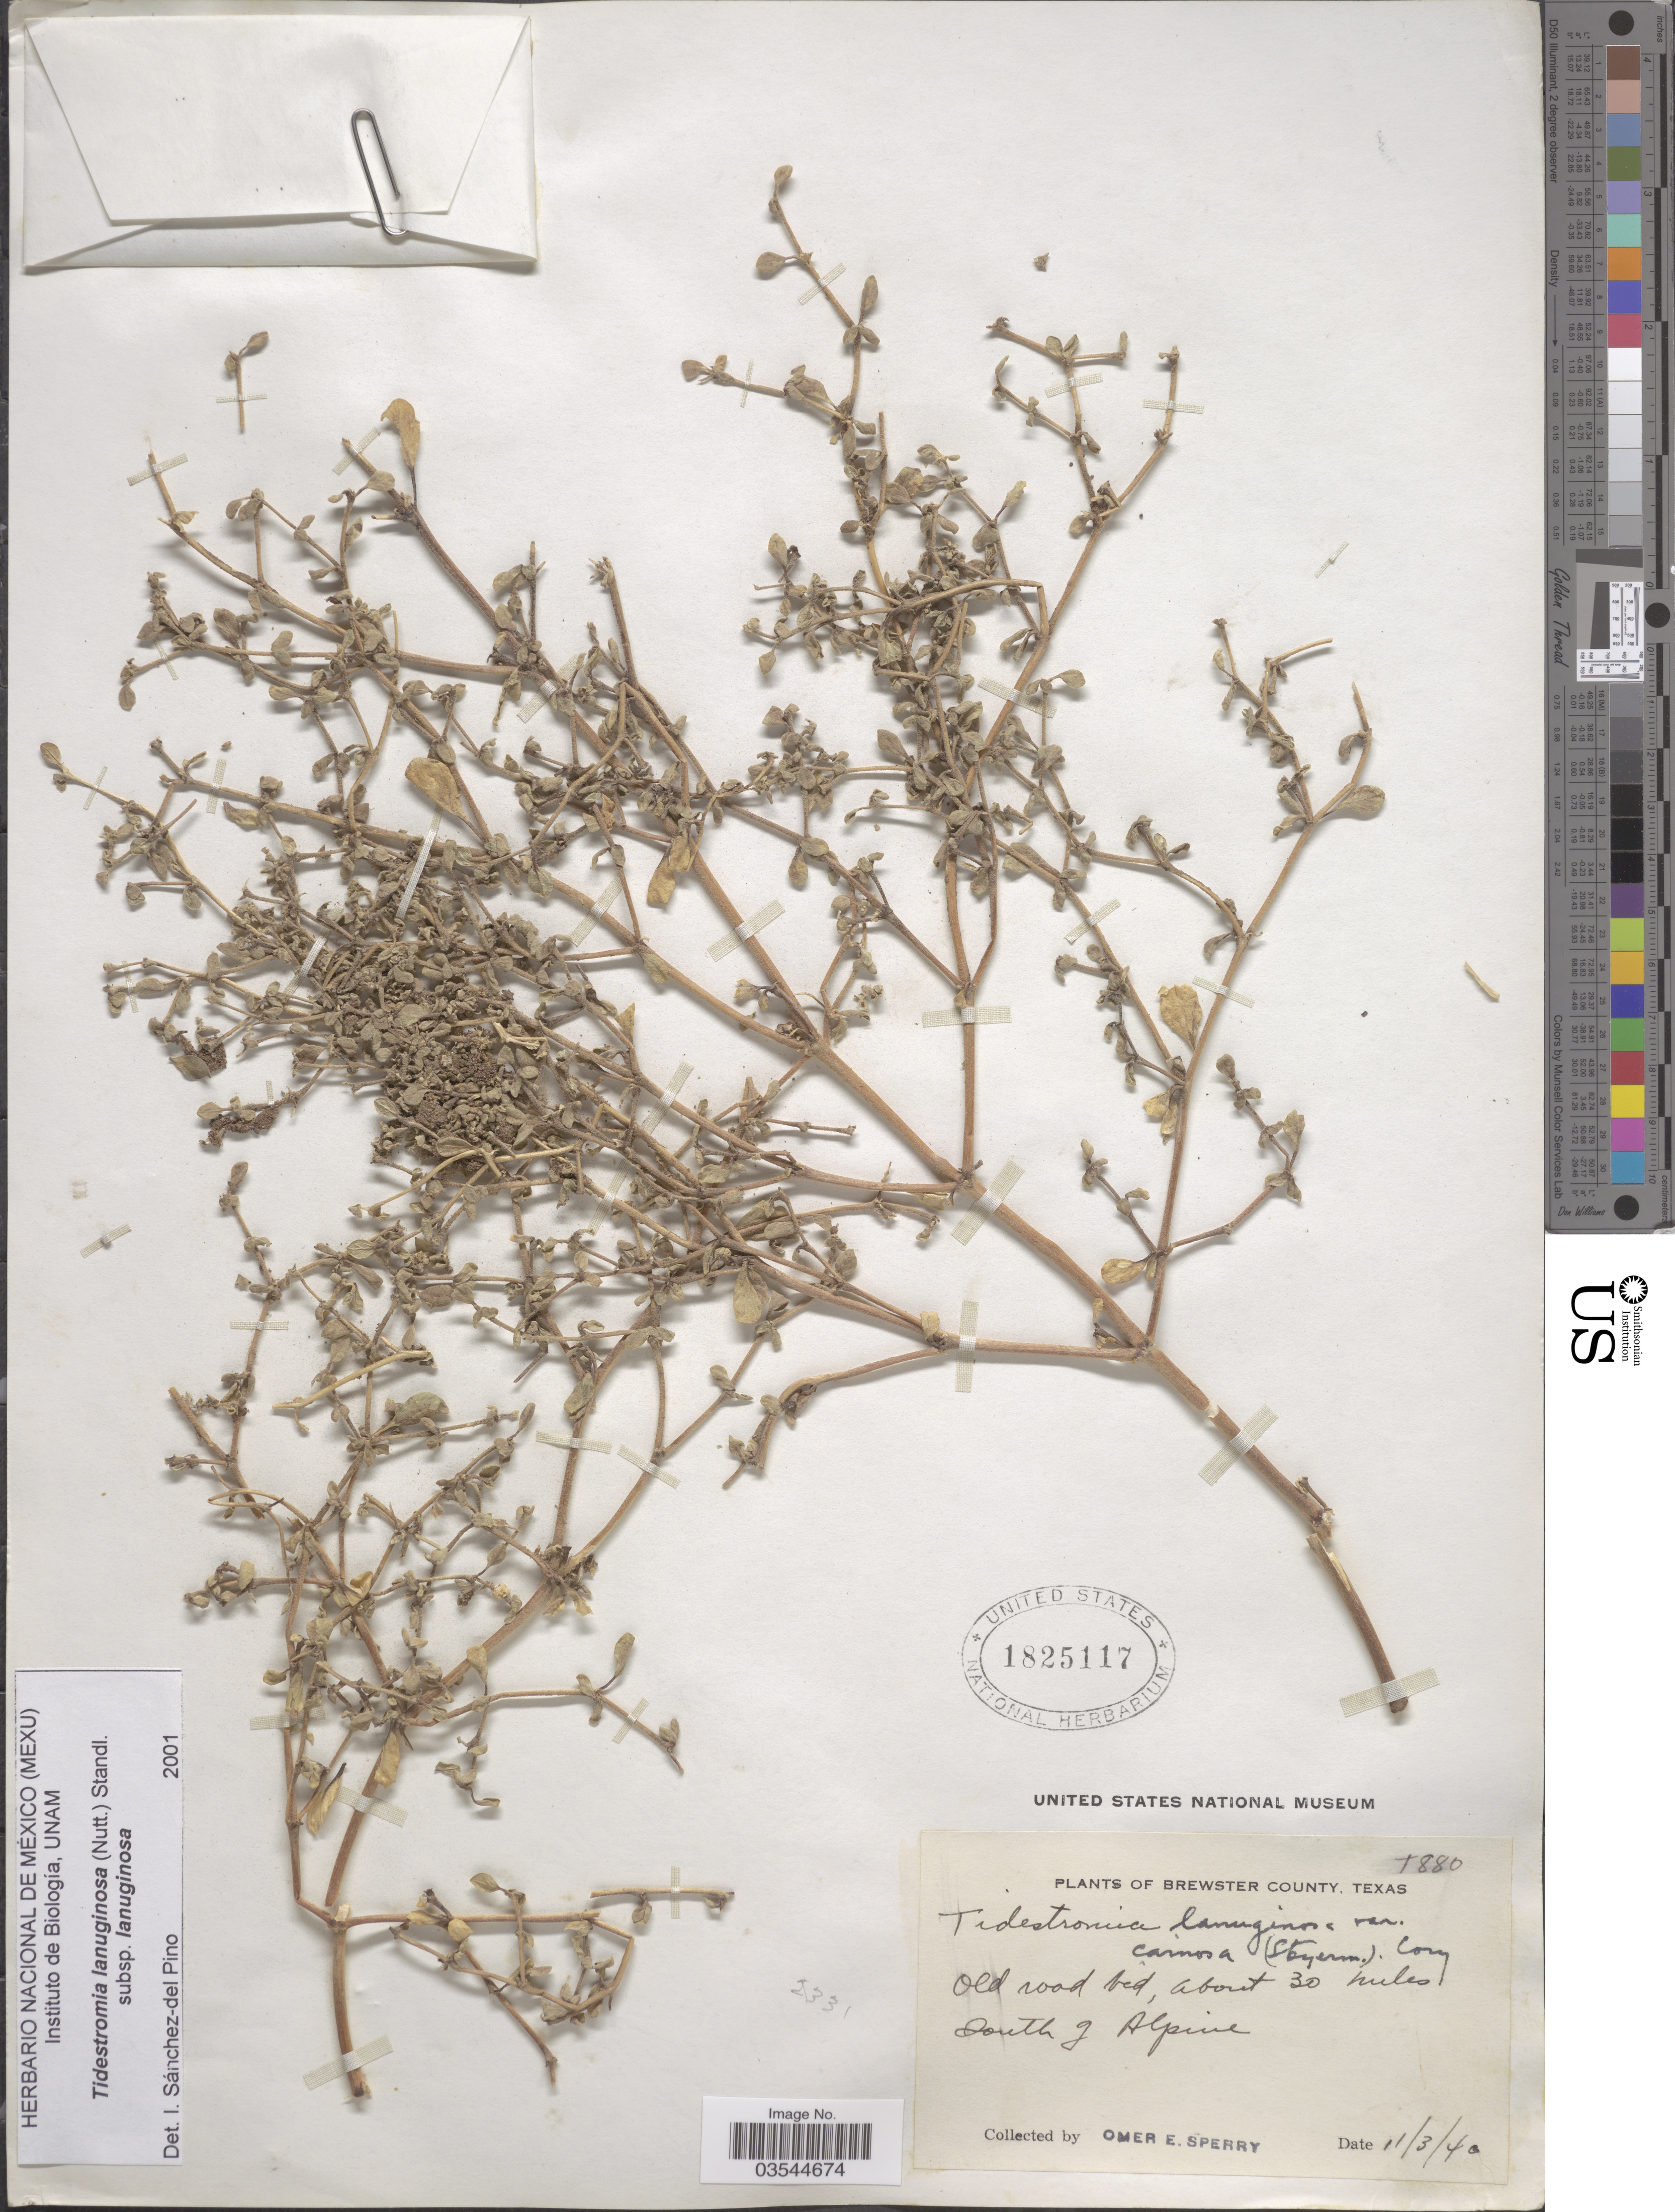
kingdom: Plantae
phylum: Tracheophyta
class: Magnoliopsida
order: Caryophyllales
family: Amaranthaceae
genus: Tidestromia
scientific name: Tidestromia lanuginosa subsp. lanuginosa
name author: (Nutt.) Standl.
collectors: O. E. Sperry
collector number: T880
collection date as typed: Transcribed d/m/y: 3/11/40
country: United States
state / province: Texas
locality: Brewster County. Old road bed, about 30 miles south of Alpine.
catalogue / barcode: US 1825117